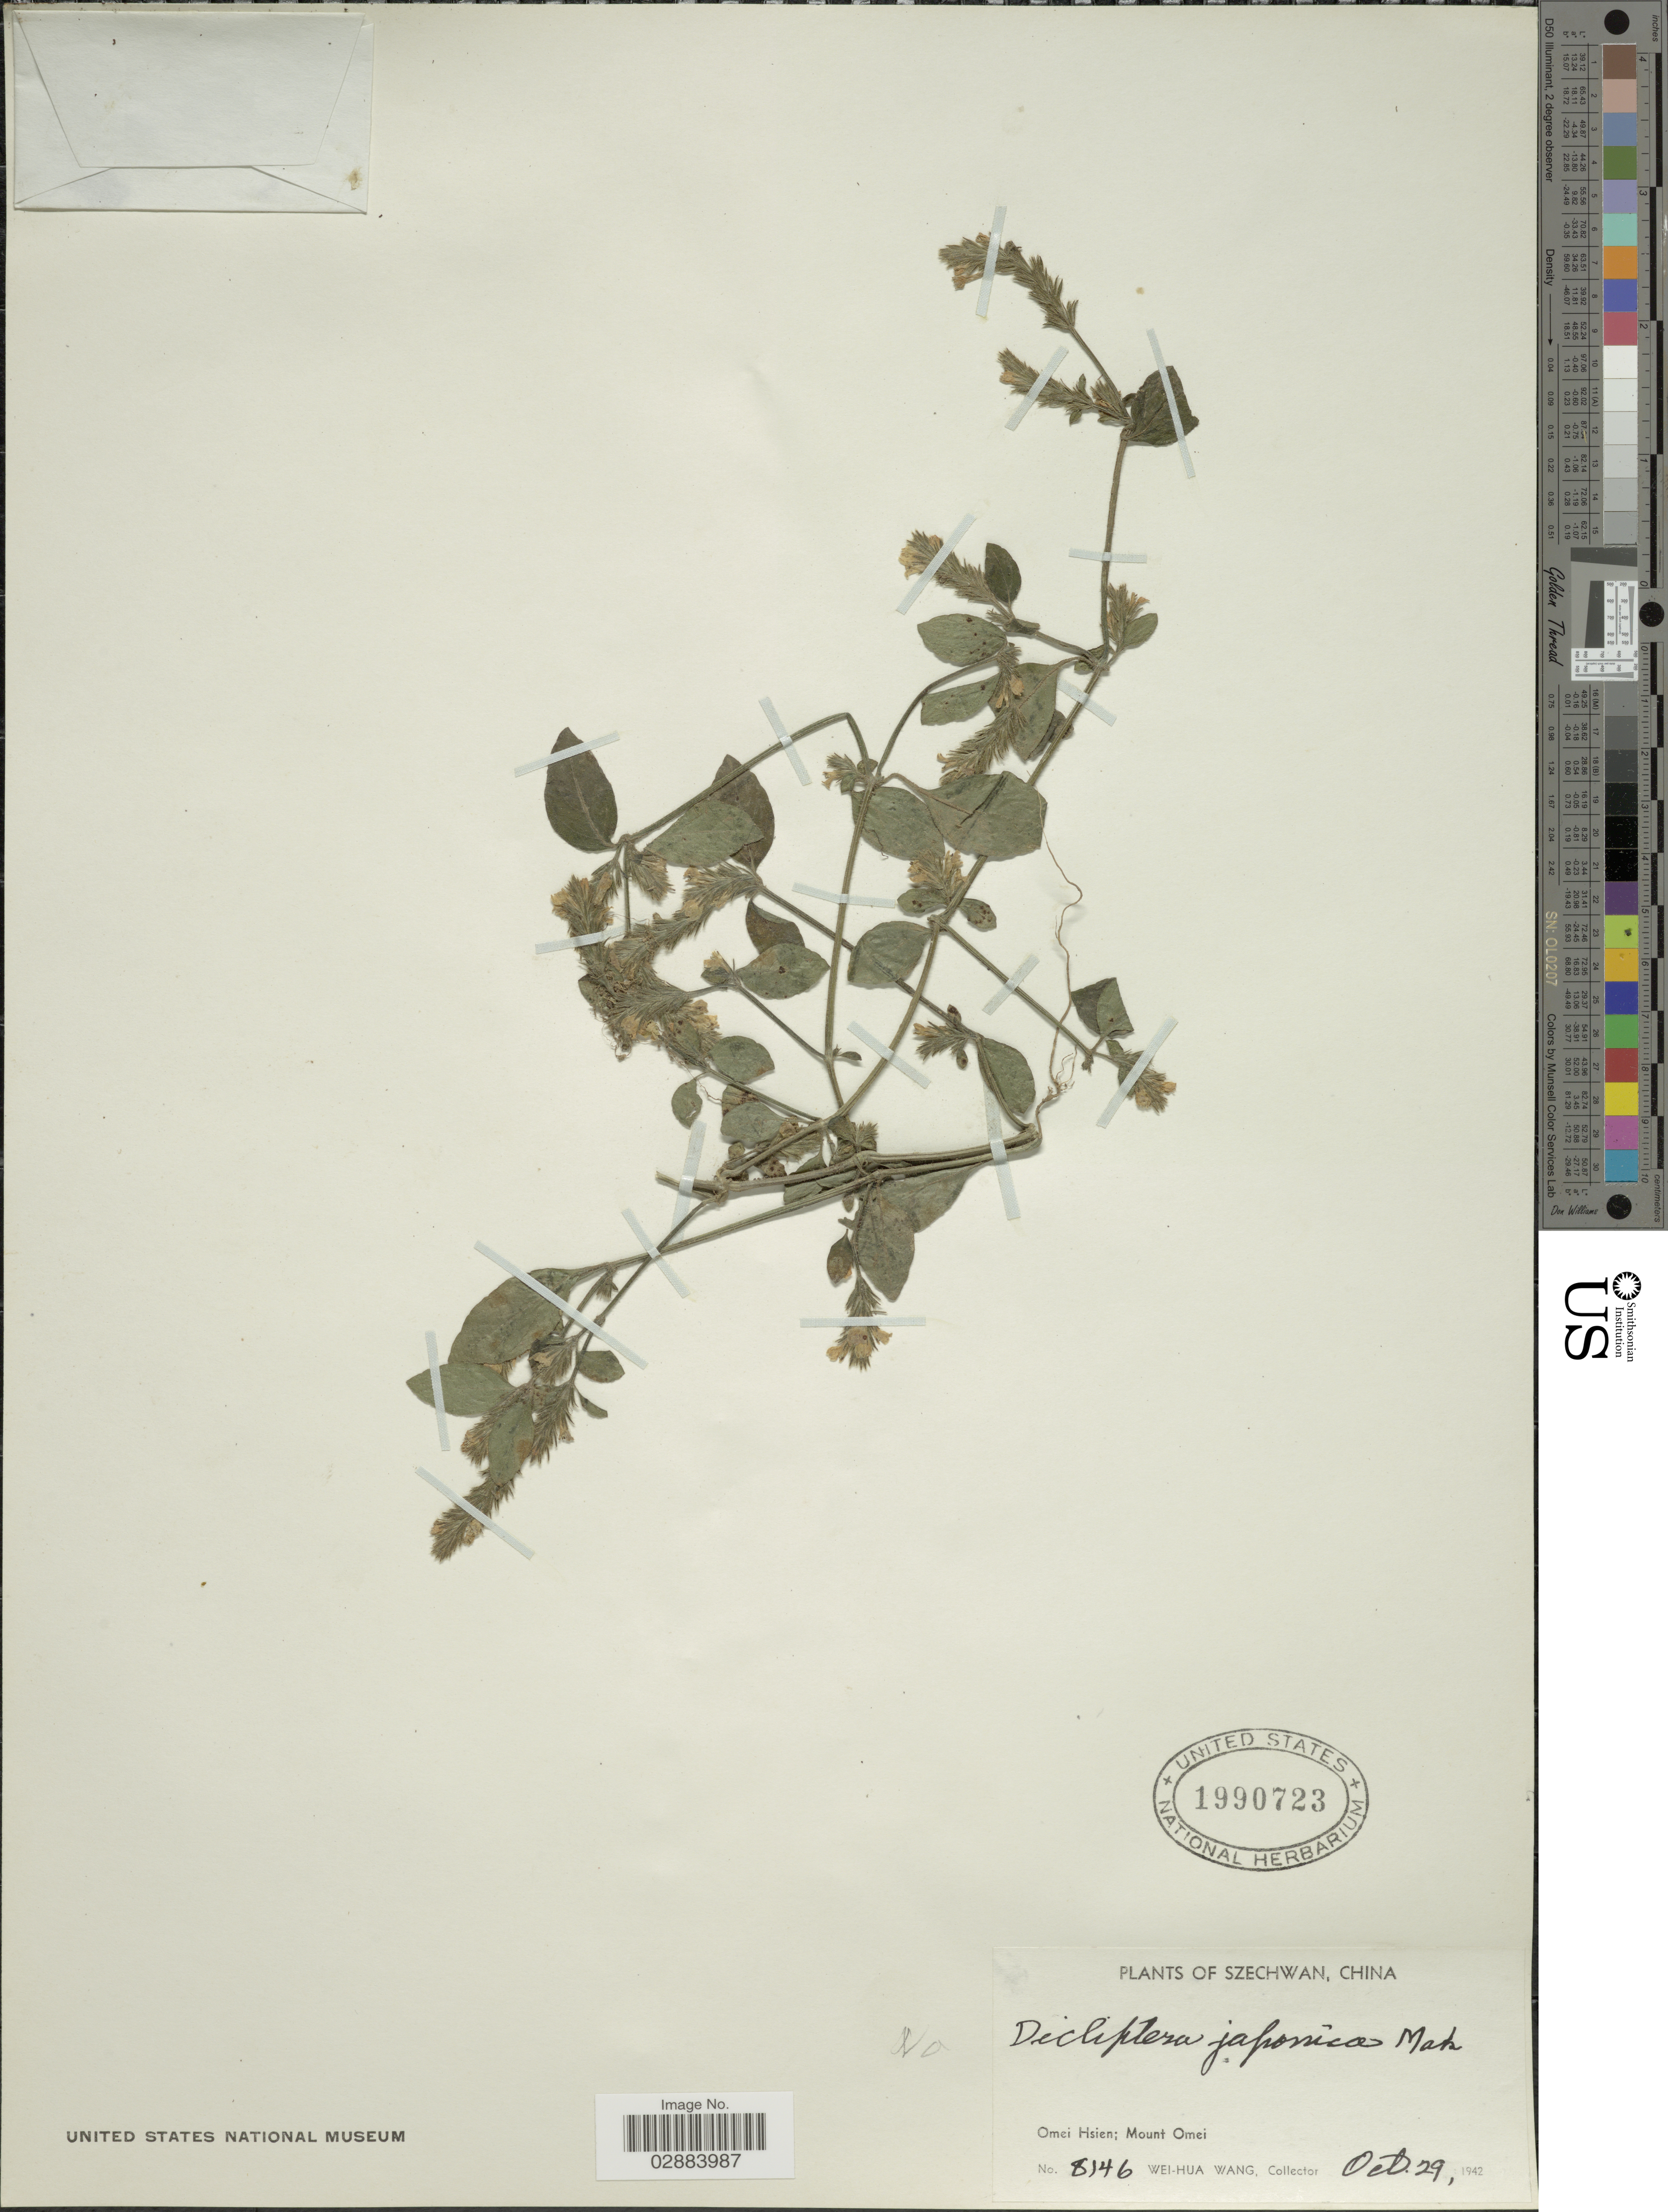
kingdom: Plantae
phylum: Tracheophyta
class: Magnoliopsida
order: Lamiales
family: Acanthaceae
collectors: W. Wang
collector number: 8146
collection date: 1942-10-29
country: China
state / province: Sichuan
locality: Szechwan. Omei Hsien; Mount Omei.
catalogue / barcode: US 1990723